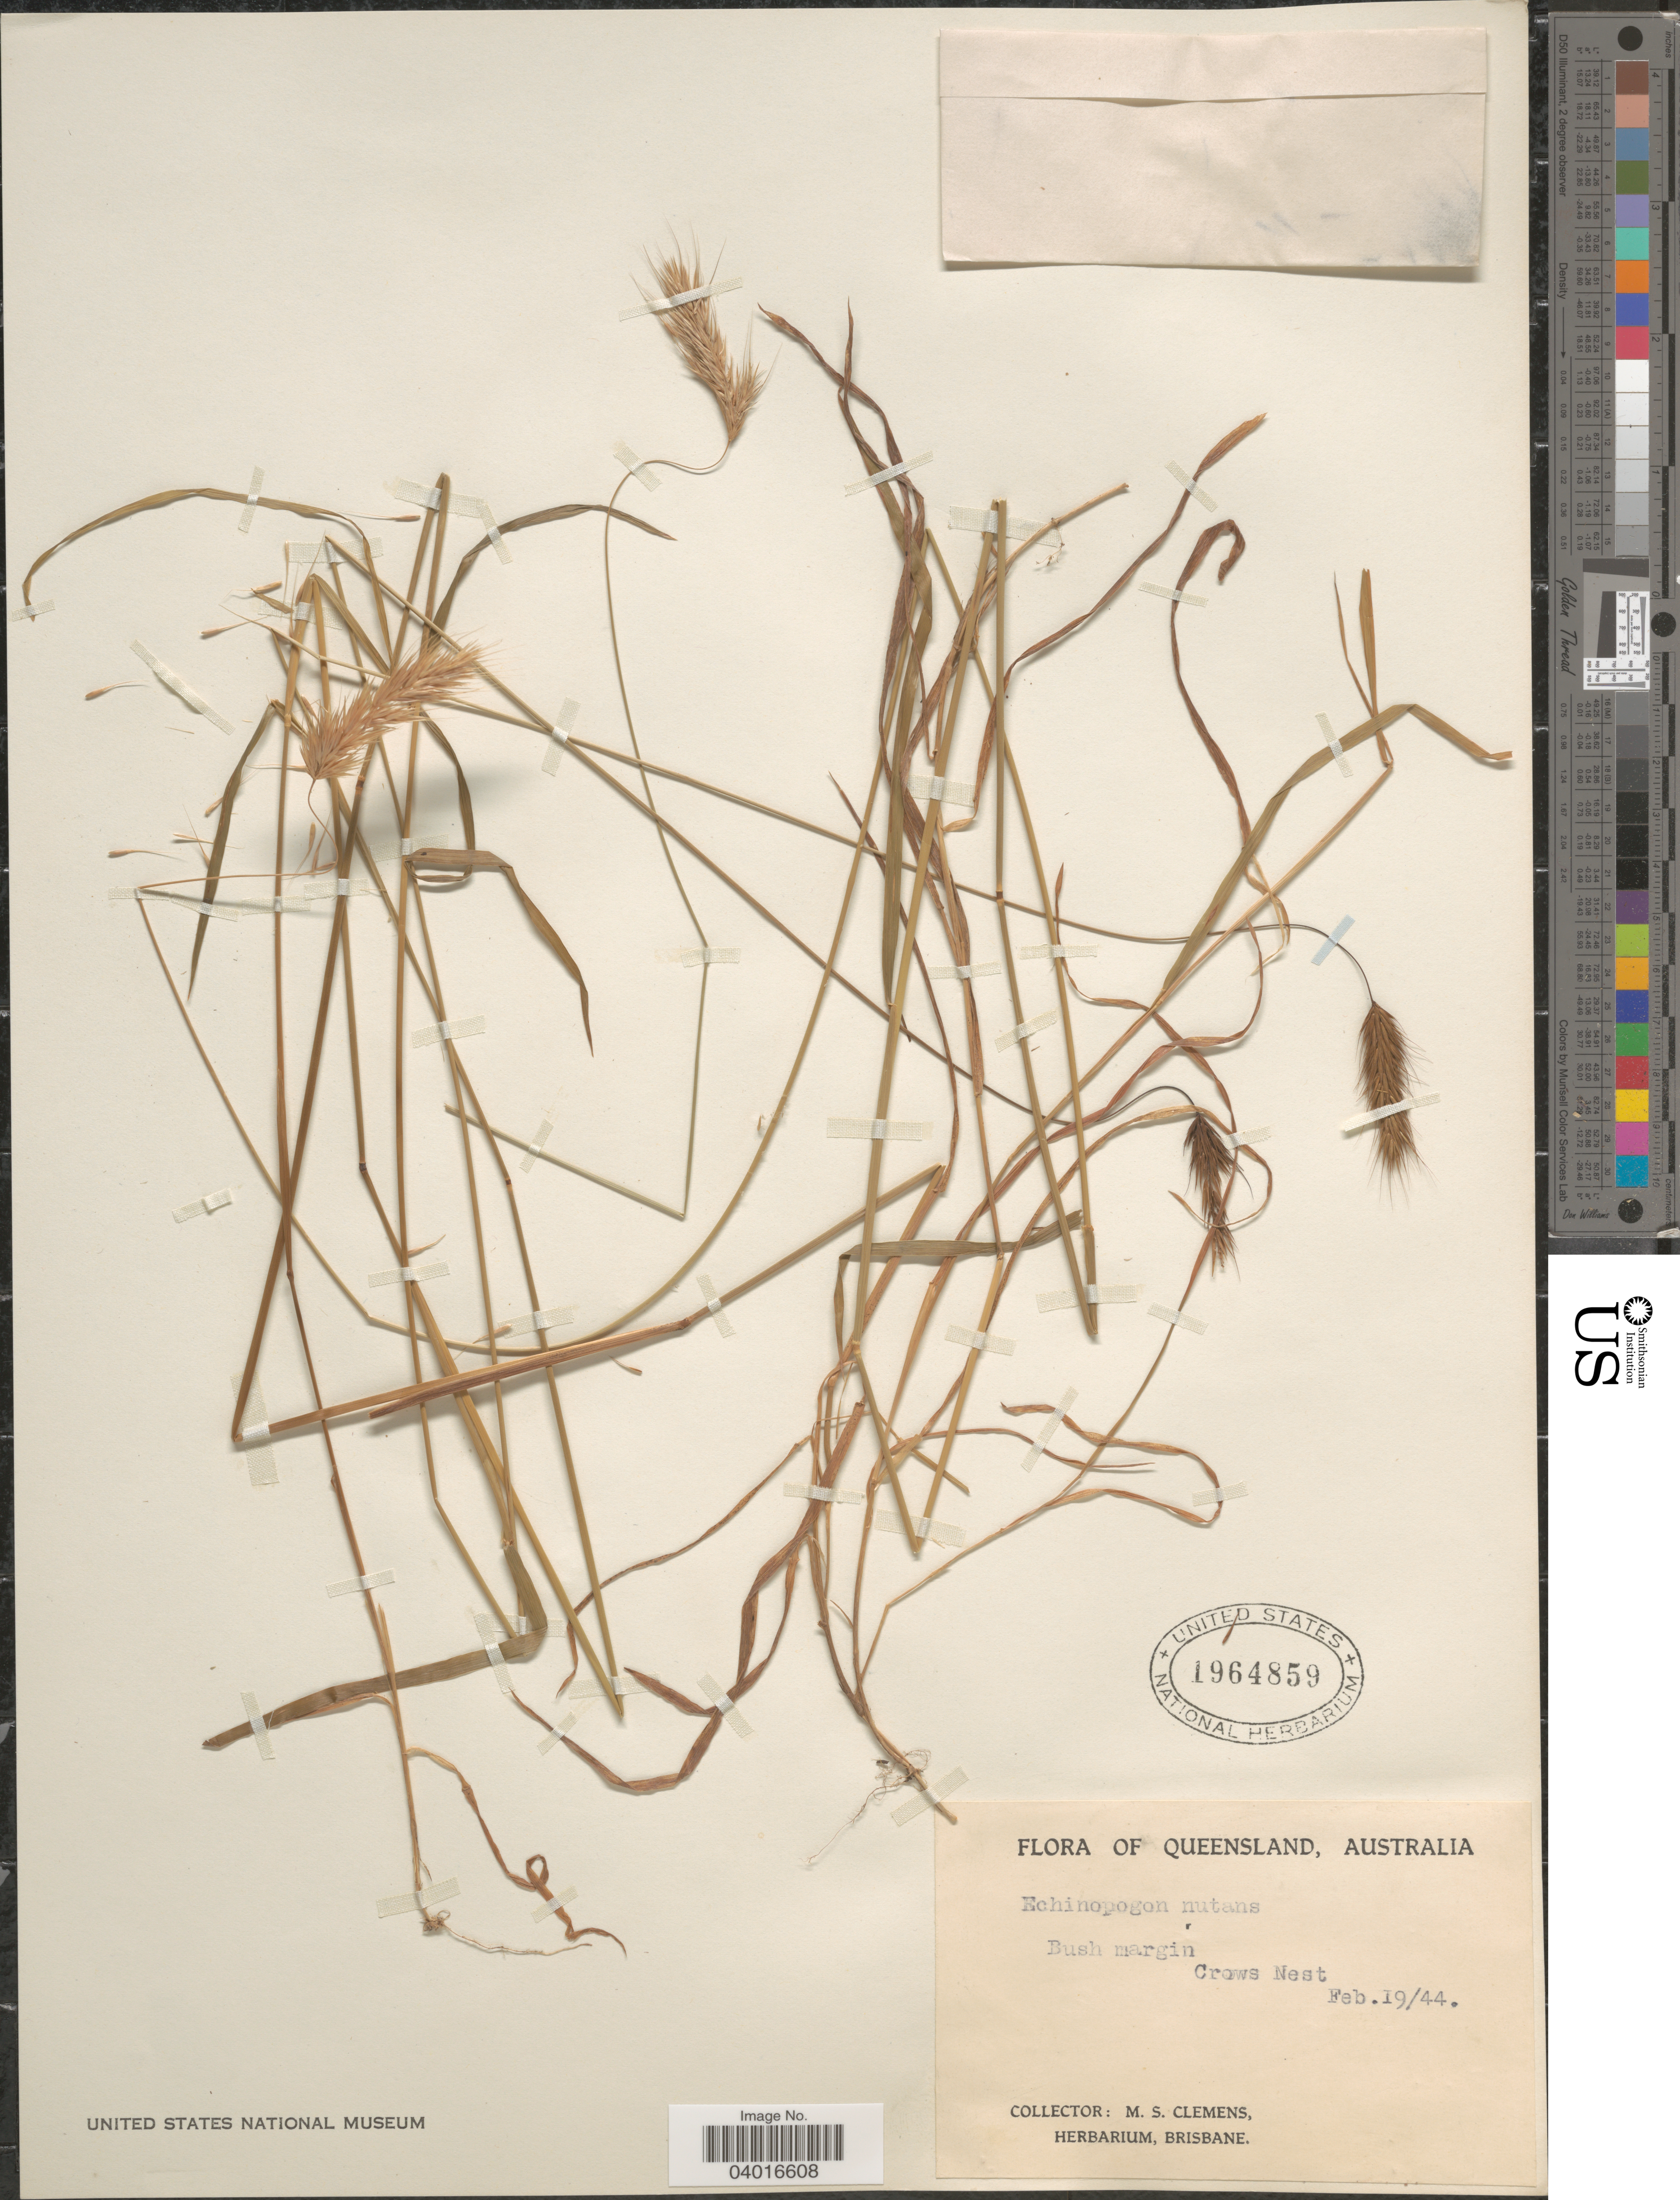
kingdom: Plantae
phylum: Tracheophyta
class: Liliopsida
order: Poales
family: Poaceae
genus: Echinopogon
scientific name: Echinopogon nutans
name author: C.E. Hubb.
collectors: M. S. Clemens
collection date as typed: Transcribed d/m/y: 19/2/44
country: Australia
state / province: Queensland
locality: Bush margin, Crows Nest.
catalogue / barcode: US 1964859